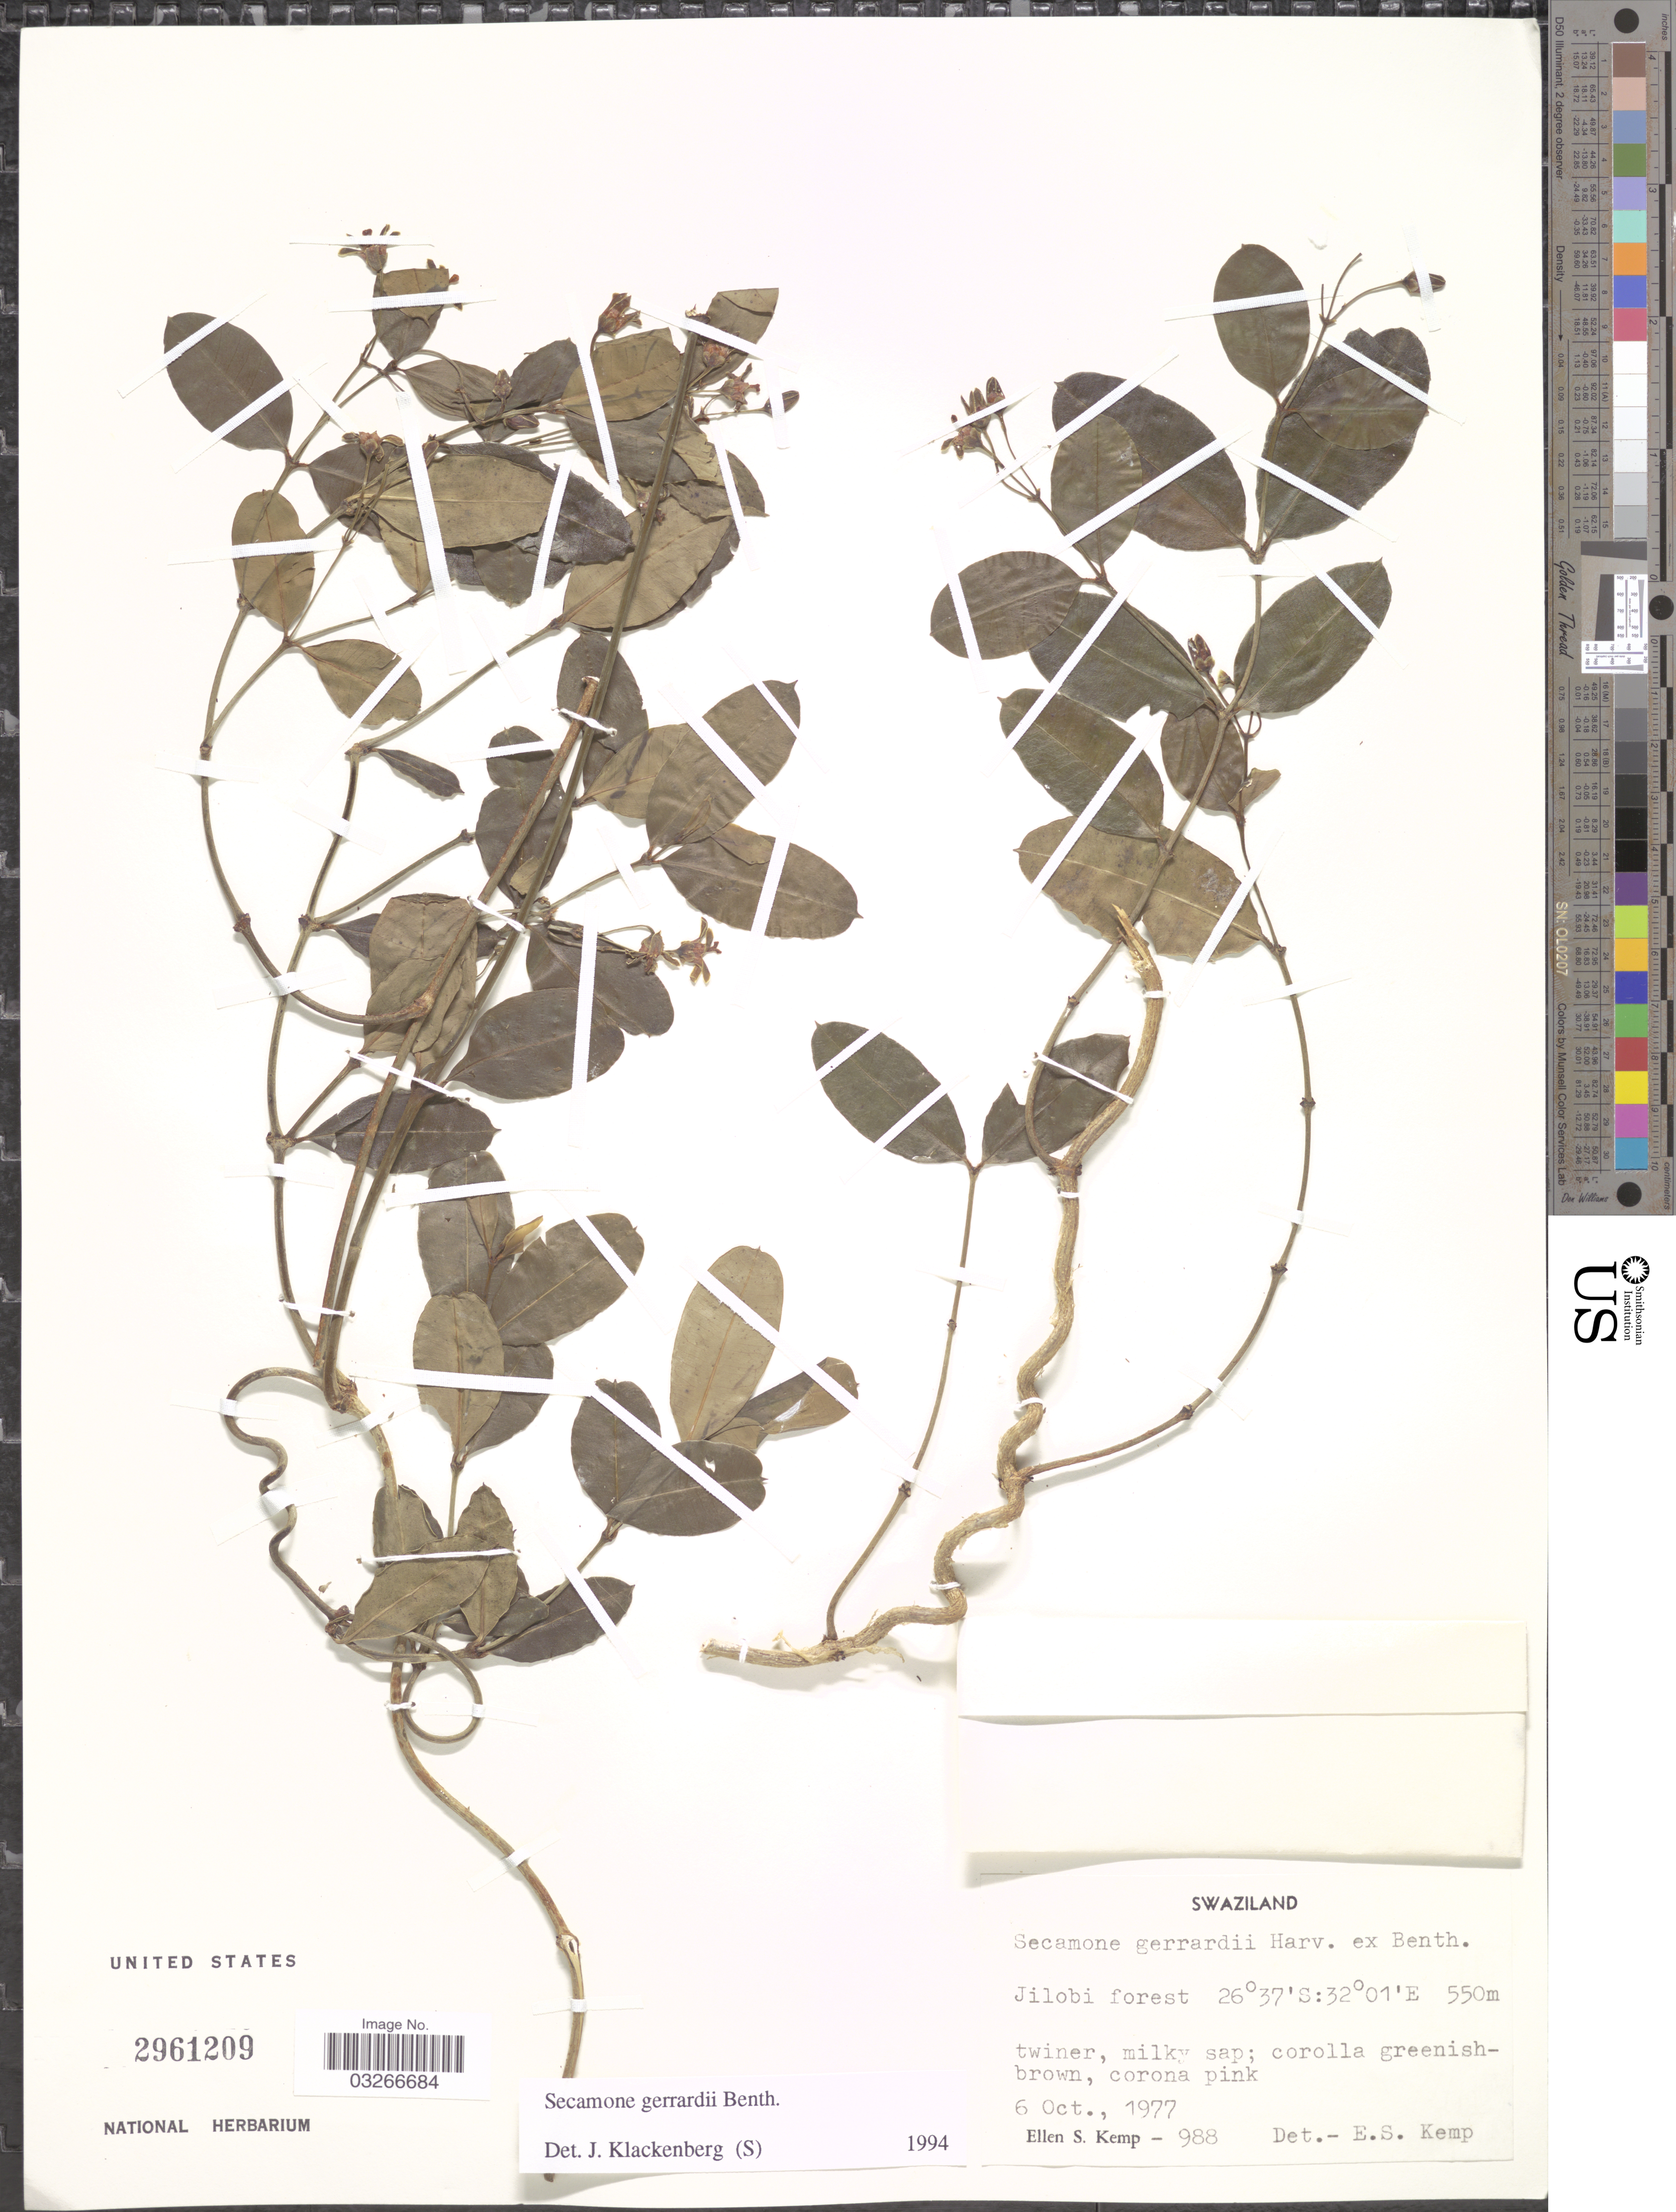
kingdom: Plantae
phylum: Tracheophyta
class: Magnoliopsida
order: Gentianales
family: Apocynaceae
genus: Secamone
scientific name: Secamone gerrardii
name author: Harv. ex Benth.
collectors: E. S. Kemp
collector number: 988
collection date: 1977-10-06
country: Eswatini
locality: Jilobi forest.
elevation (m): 550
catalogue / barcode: US 2961209